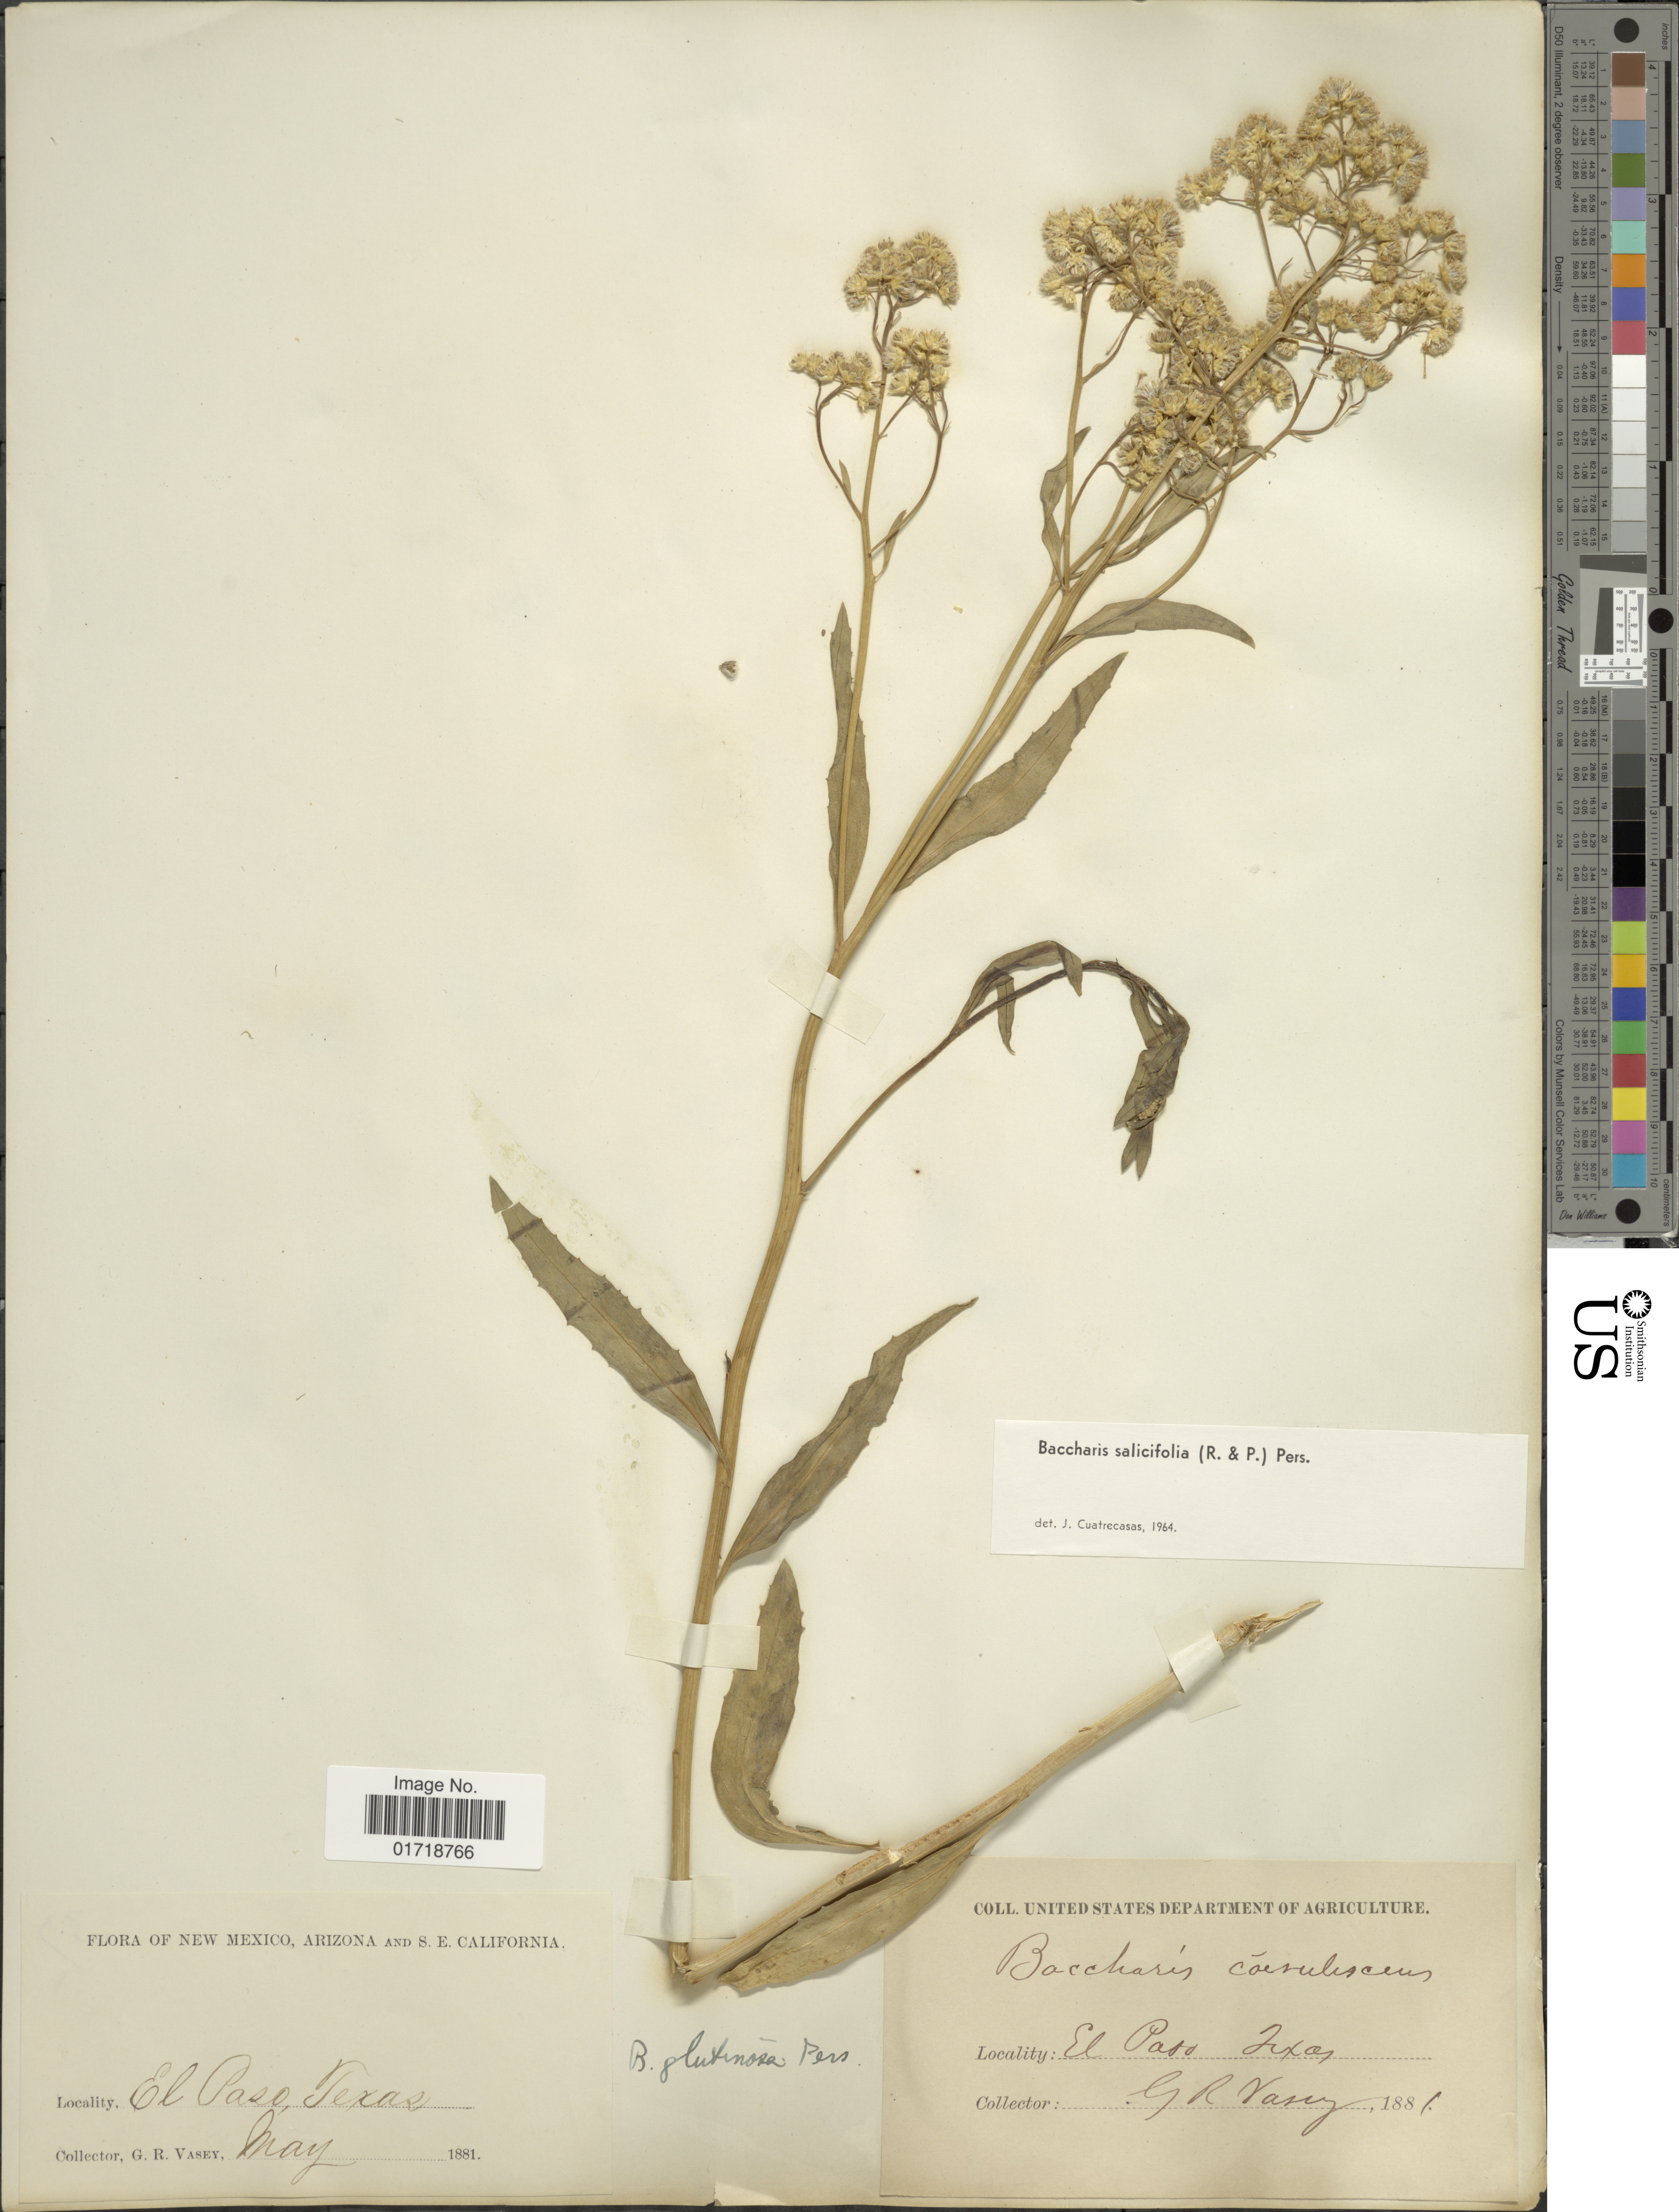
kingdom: Plantae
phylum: Tracheophyta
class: Magnoliopsida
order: Asterales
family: Asteraceae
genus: Baccharis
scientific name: Baccharis glutinosa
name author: Pers.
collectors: G. R. Vasey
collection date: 1881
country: United States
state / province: Texas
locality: New Mexico, Arizona and S. E. California.